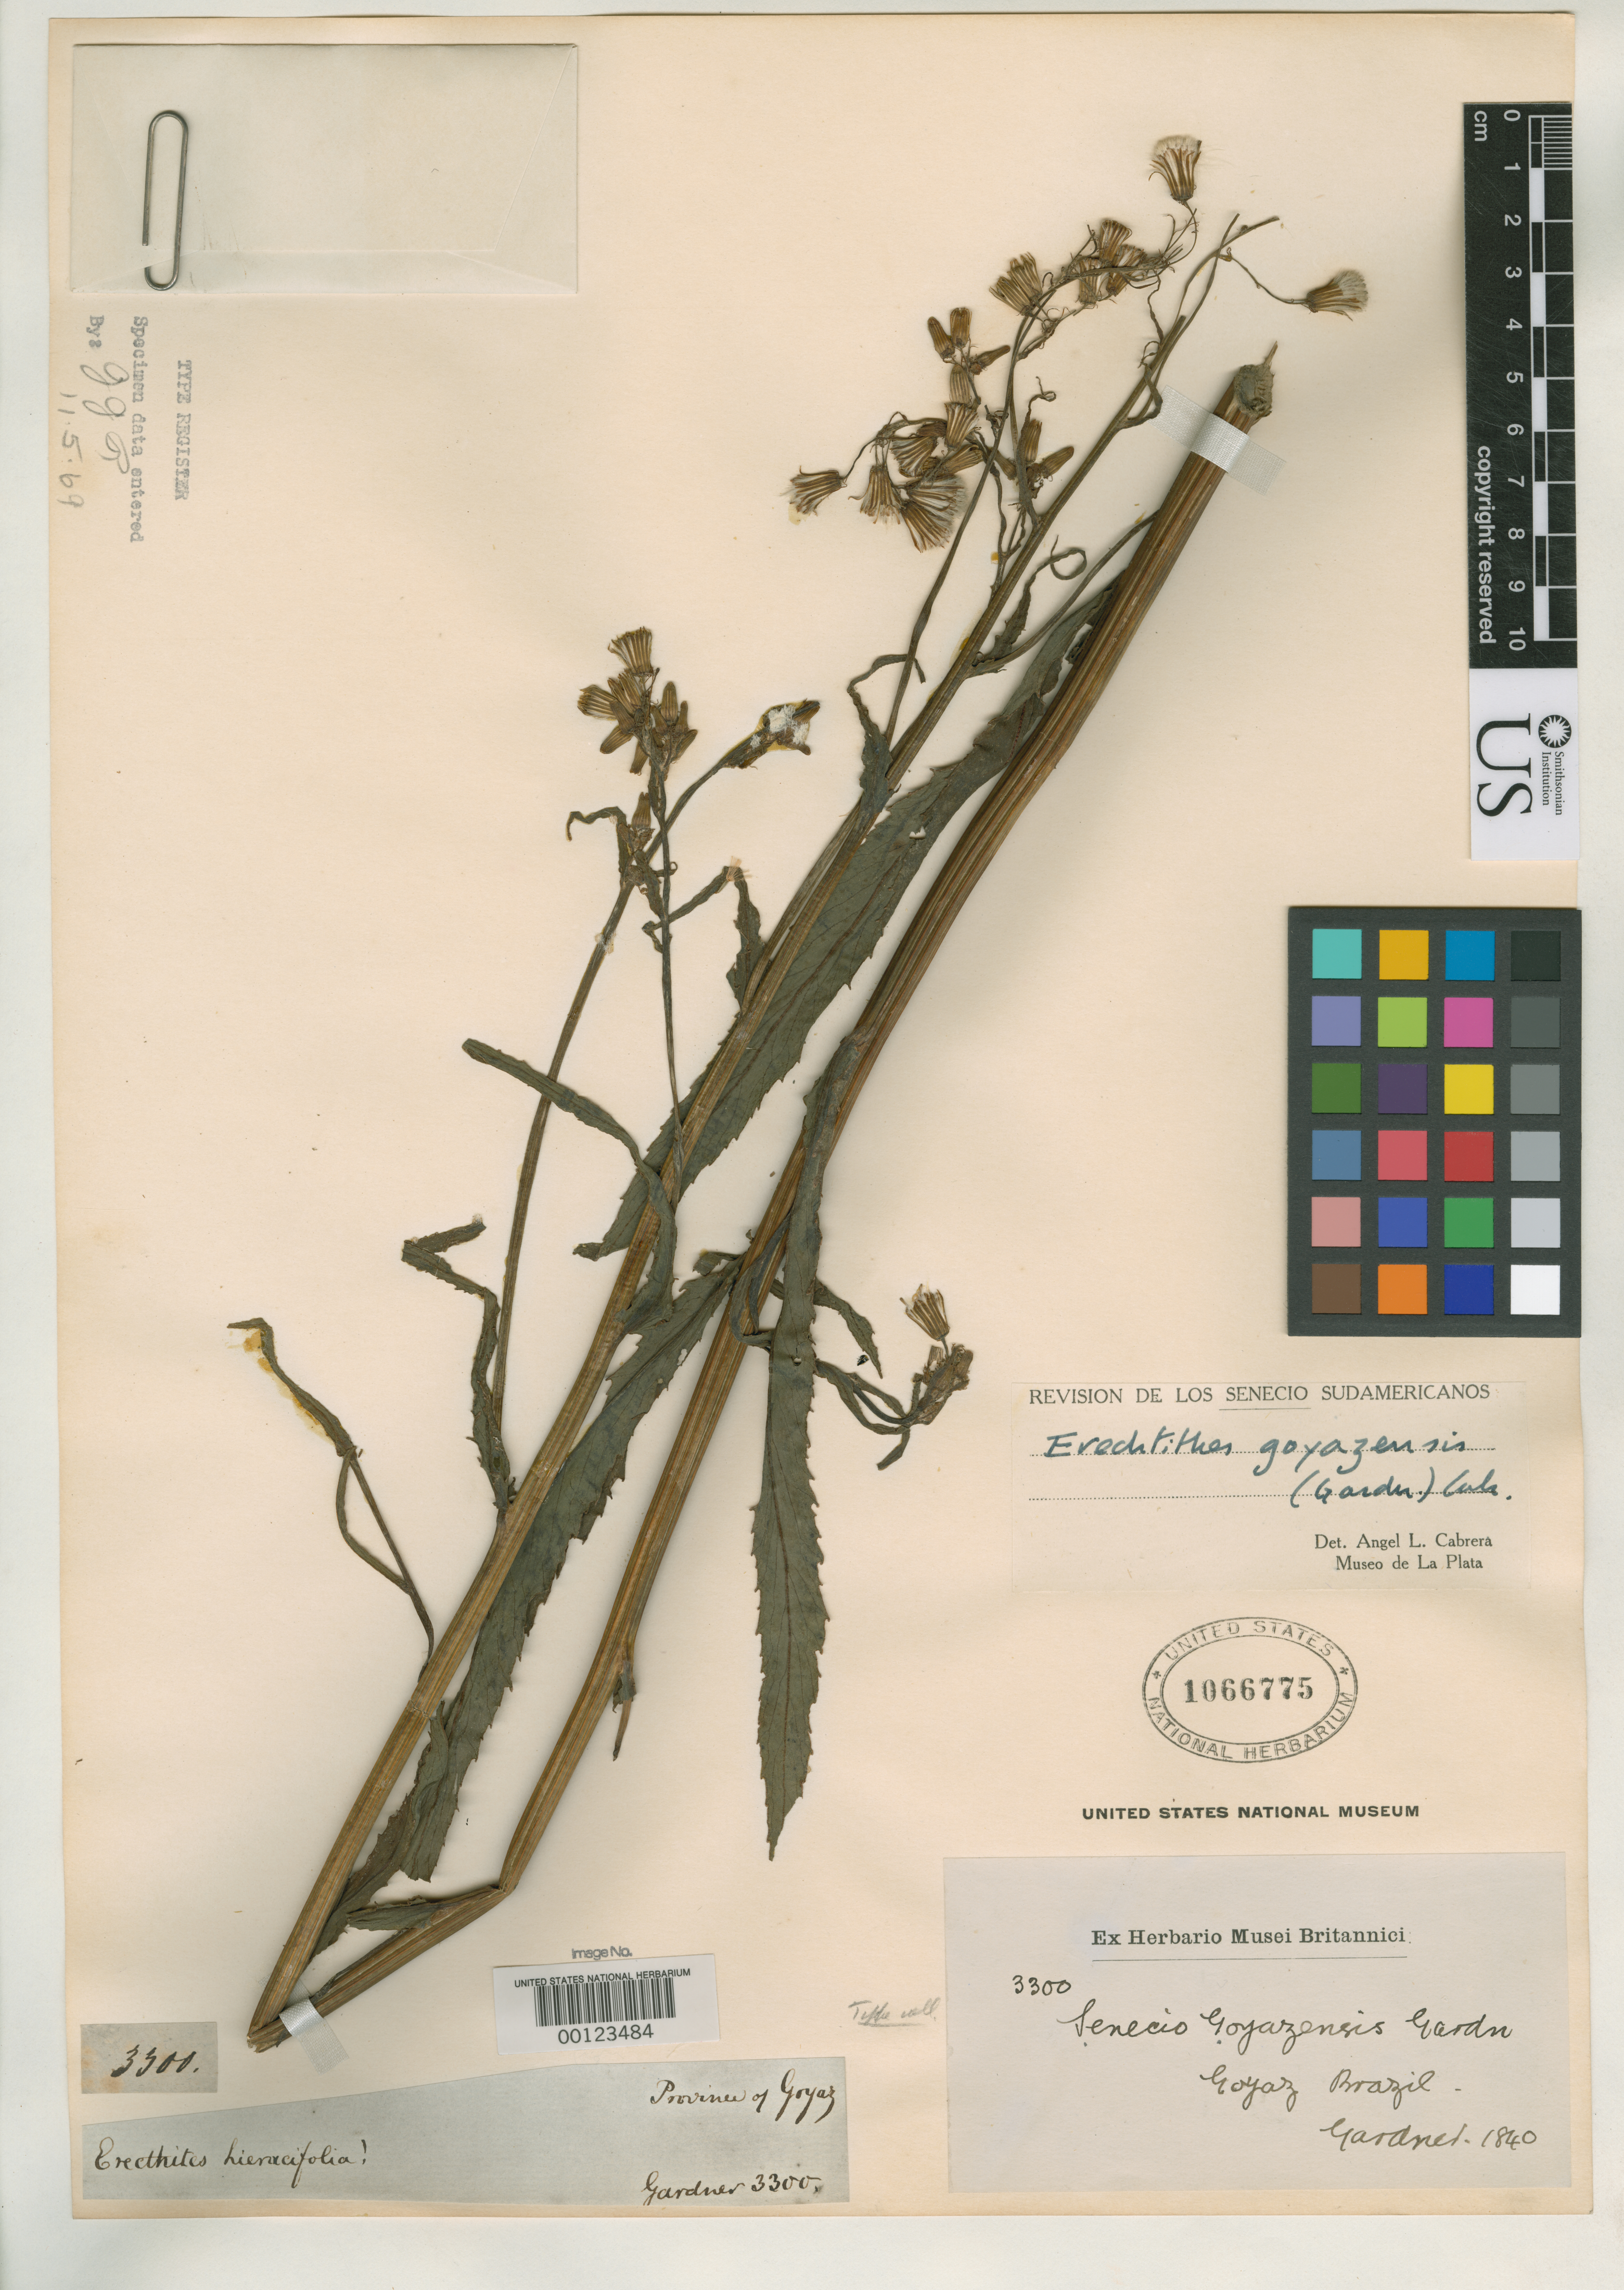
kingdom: Plantae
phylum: Tracheophyta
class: Magnoliopsida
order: Asterales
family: Asteraceae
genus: Senecio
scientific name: Senecio goyazensis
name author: Gardner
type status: Isotype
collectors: G. Gardner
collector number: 3300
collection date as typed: Jan 1840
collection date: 1840-01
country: Brazil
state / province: Goiás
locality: Villa de Natividade.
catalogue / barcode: US 1066775